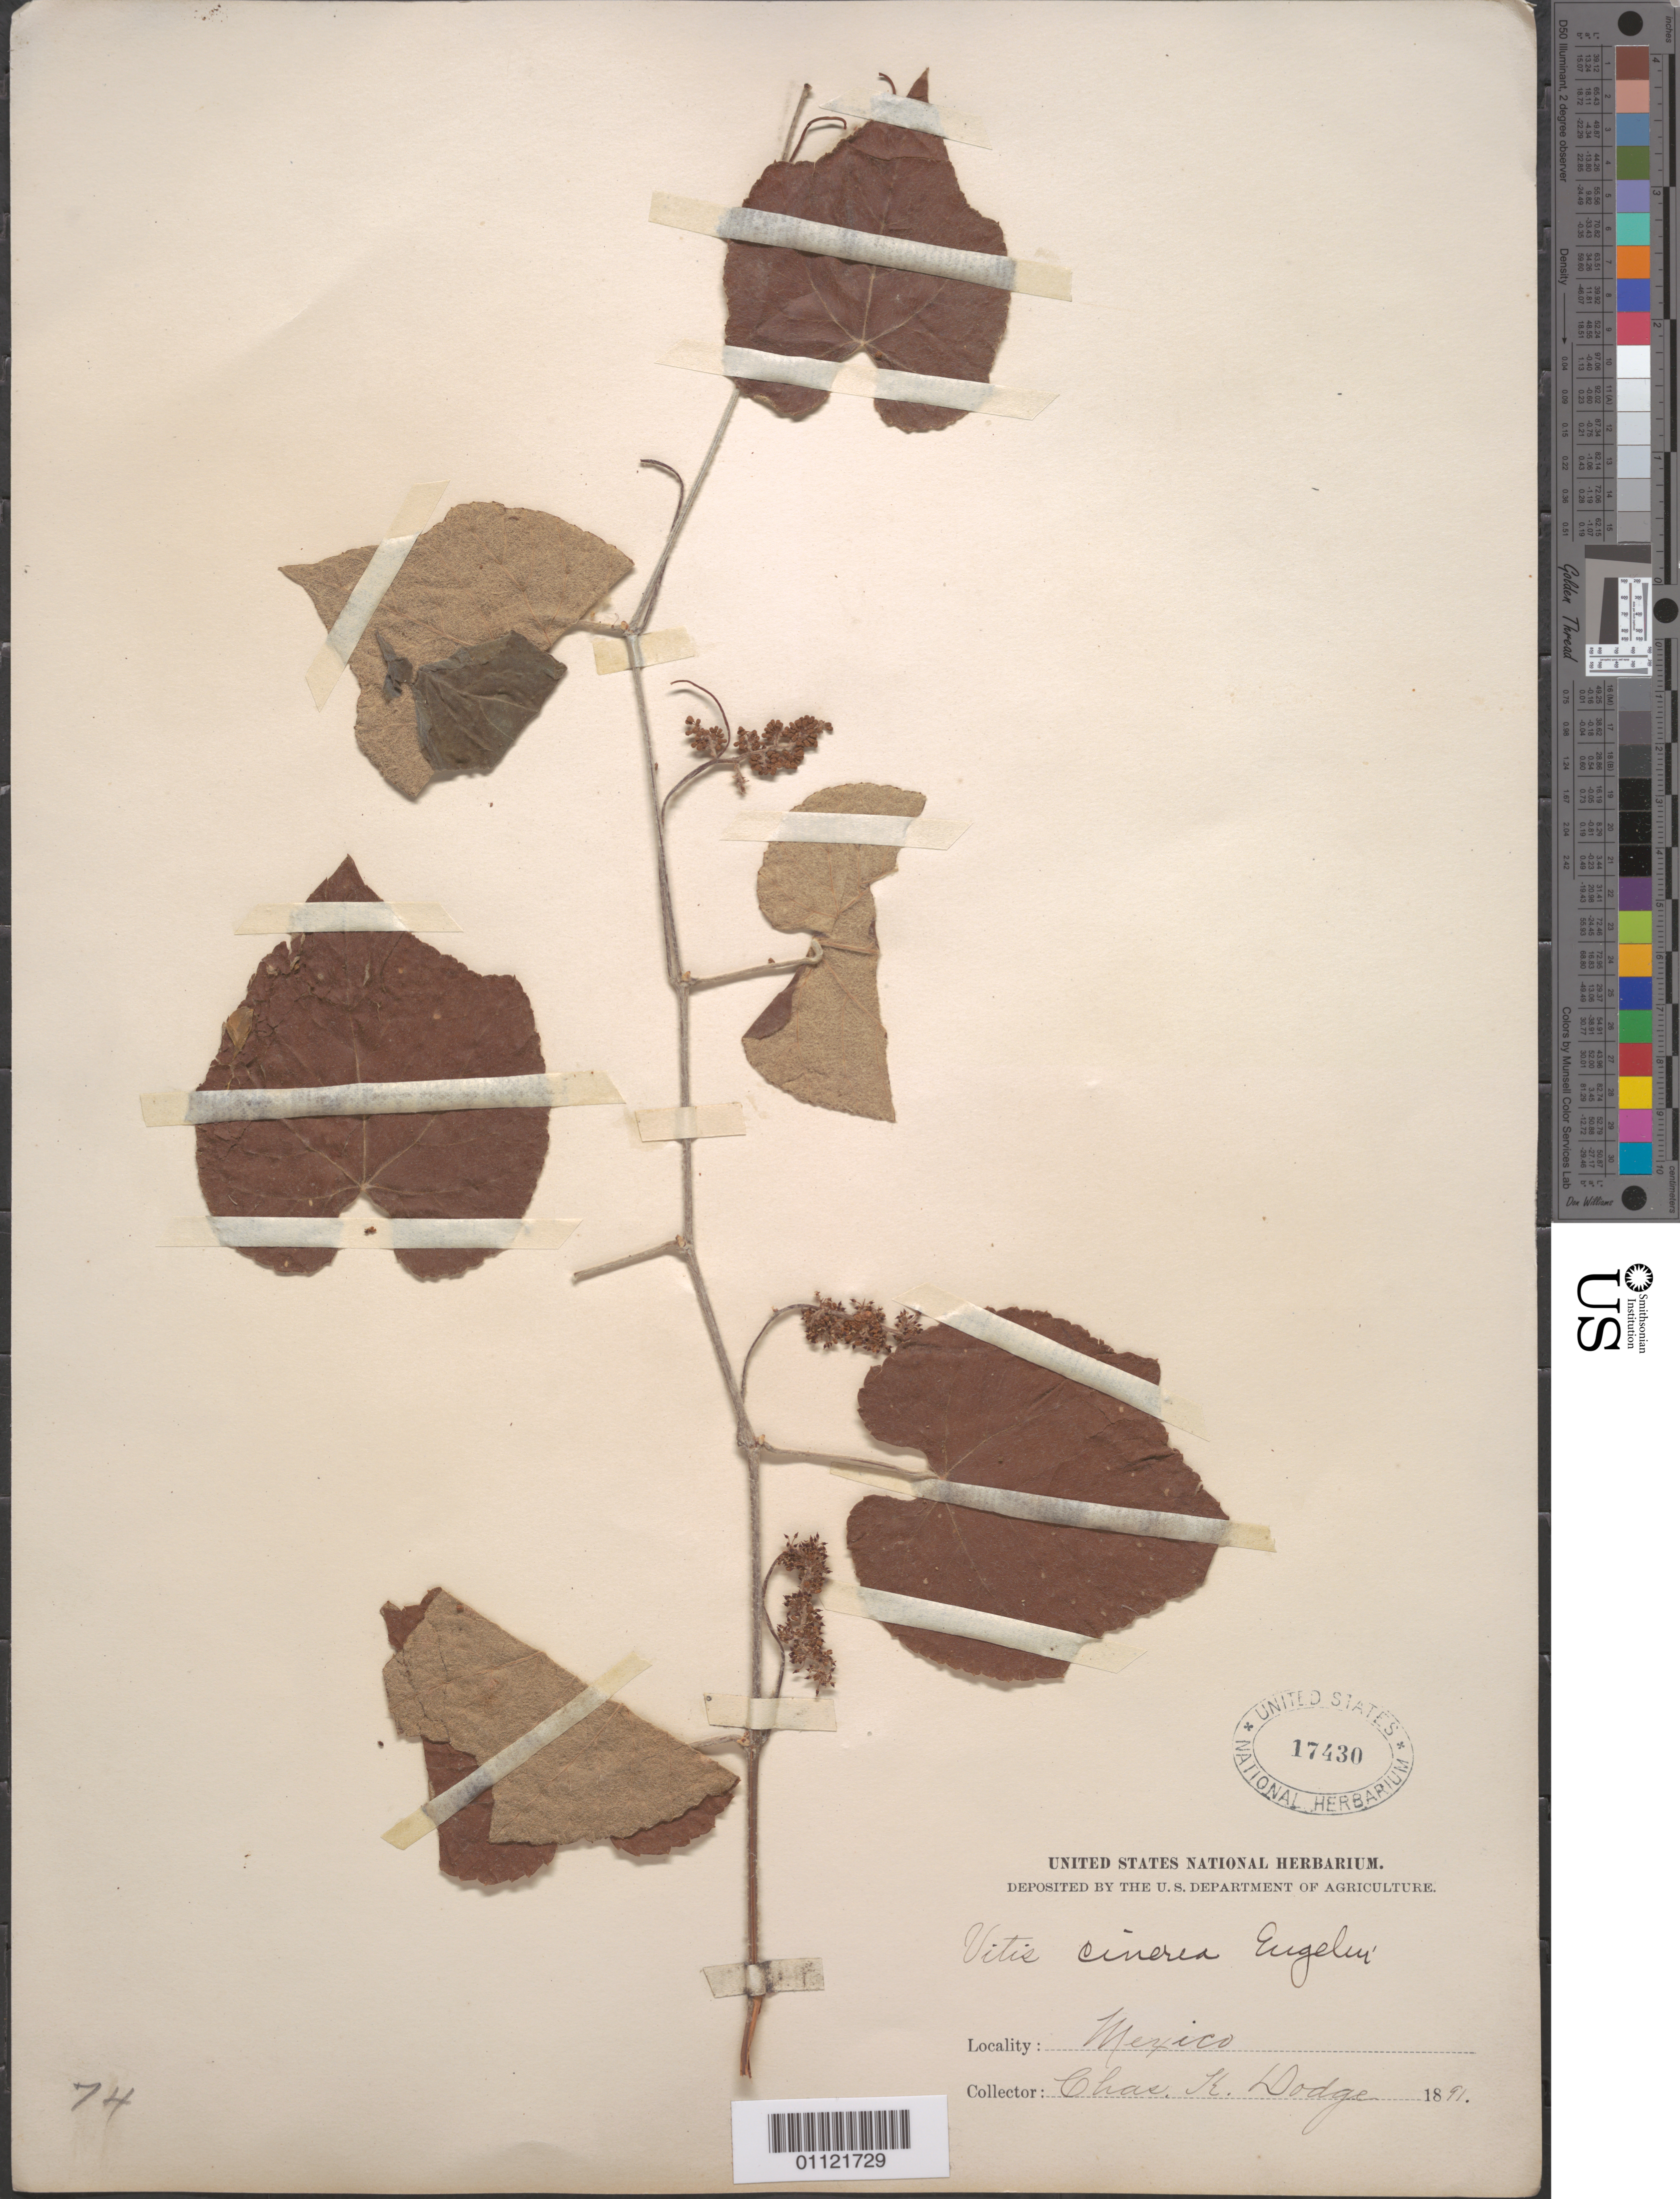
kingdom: Plantae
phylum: Tracheophyta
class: Magnoliopsida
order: Vitales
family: Vitaceae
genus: Vitis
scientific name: Vitis cinerea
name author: (Engelm.) Millardet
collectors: C. Dodge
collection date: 1891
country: Mexico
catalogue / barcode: US 17430